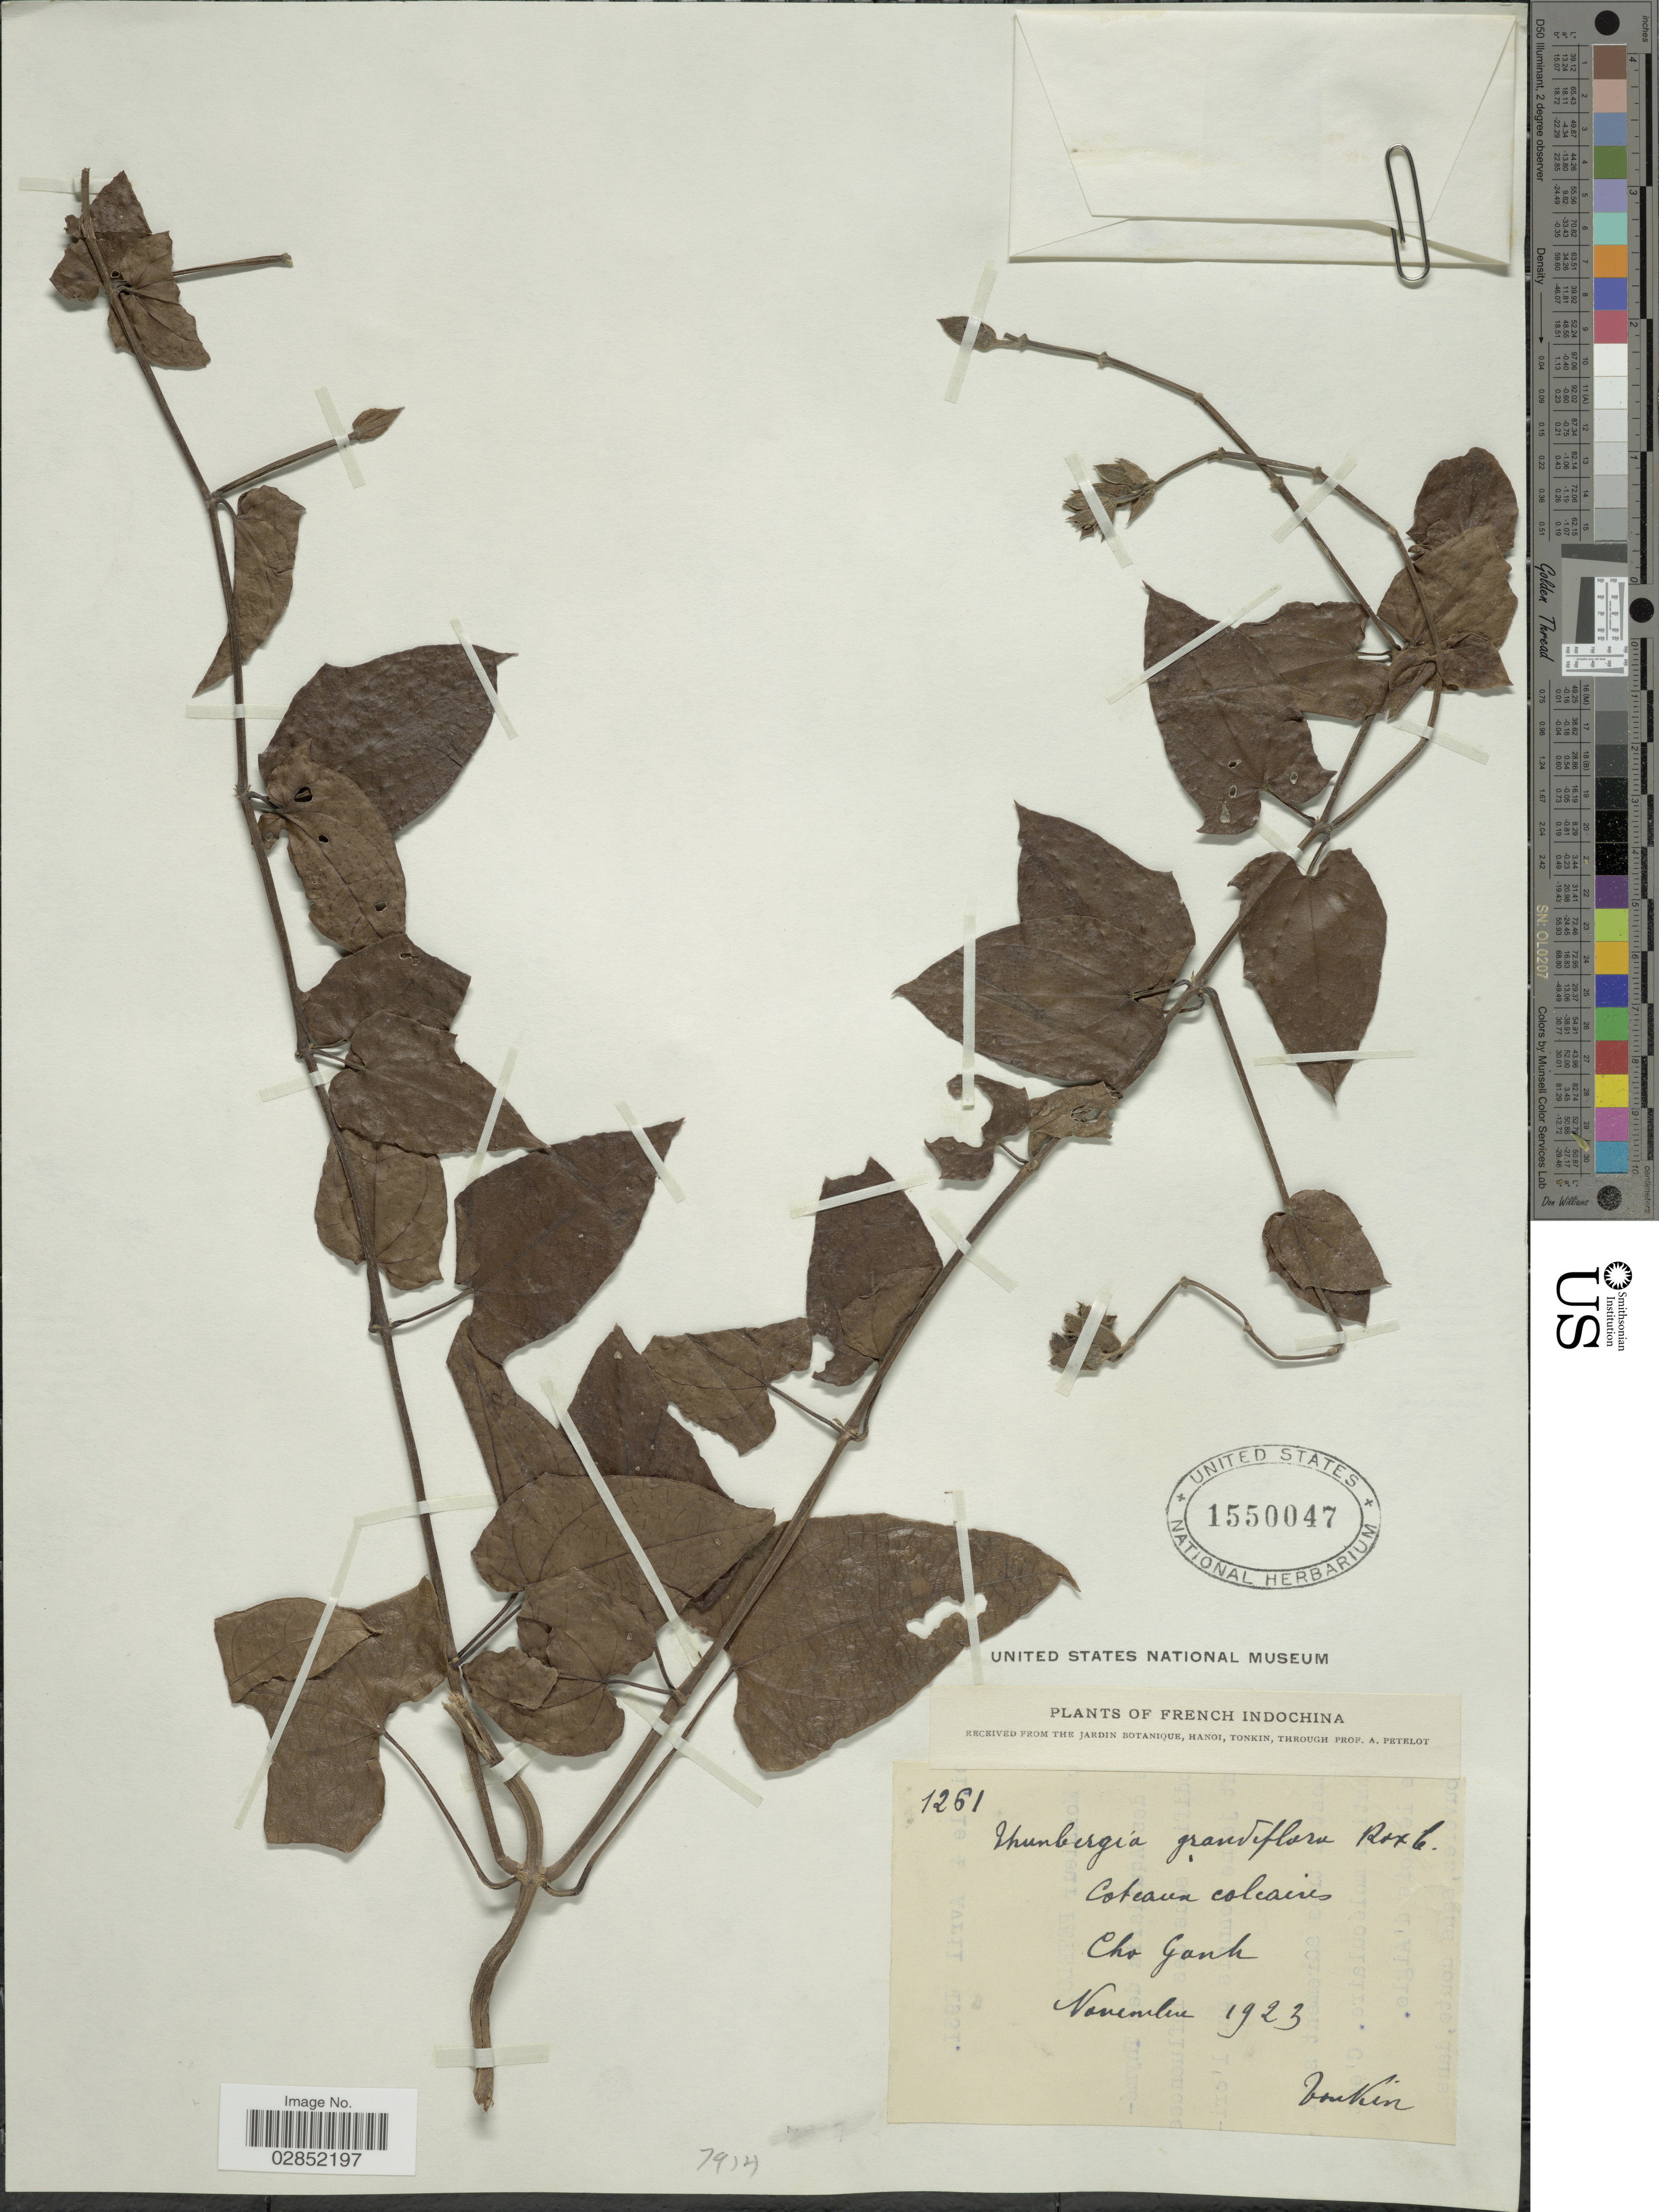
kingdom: Plantae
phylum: Tracheophyta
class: Magnoliopsida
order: Lamiales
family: Acanthaceae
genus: Thunbergia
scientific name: Thunbergia grandiflora 'Alba'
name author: (Roxb. ex Rottler) Roxb.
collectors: A. Petelot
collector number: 1261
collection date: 1923-11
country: Vietnam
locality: Tonkin. French Indochina. Cho Ganh.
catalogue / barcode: US 1550047